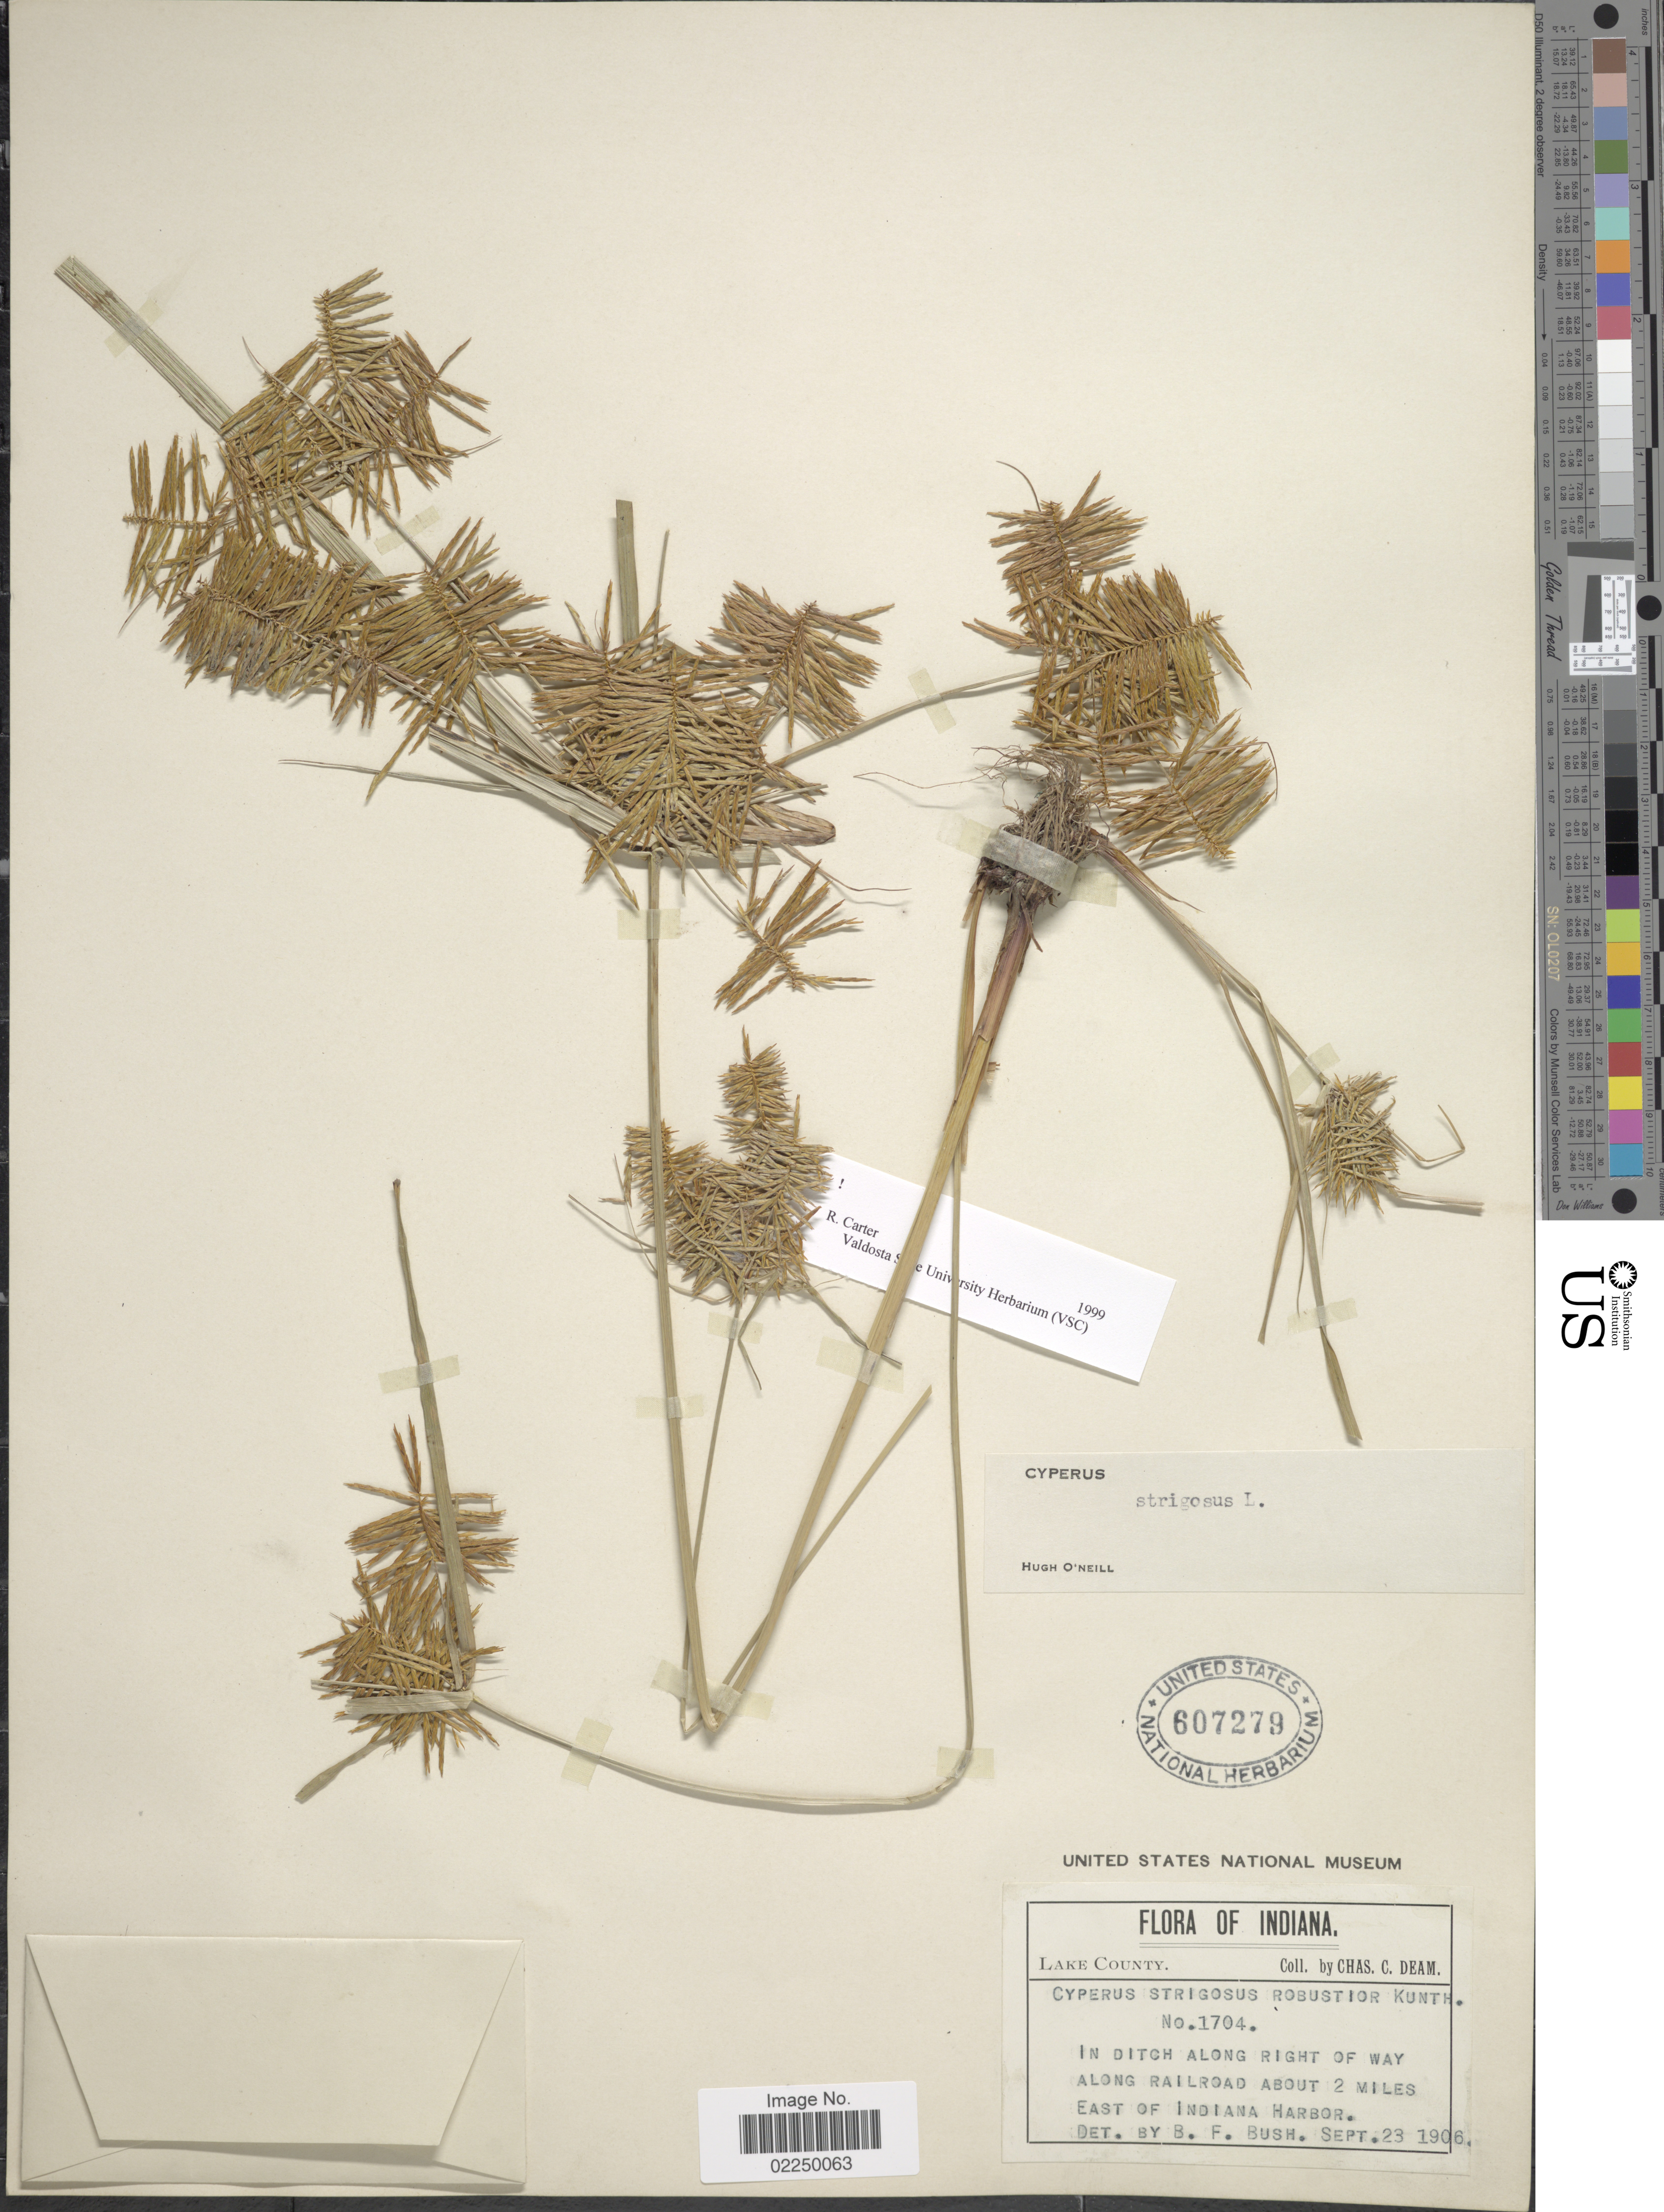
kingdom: Plantae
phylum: Tracheophyta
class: Liliopsida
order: Poales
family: Cyperaceae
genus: Cyperus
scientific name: Cyperus strigosus L.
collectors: C. C. Deam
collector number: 1704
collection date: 1906-09-23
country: United States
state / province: Indiana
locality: In ditch along right of way along railroad about 2 miles east of Indiana Harbor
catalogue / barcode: US 607279